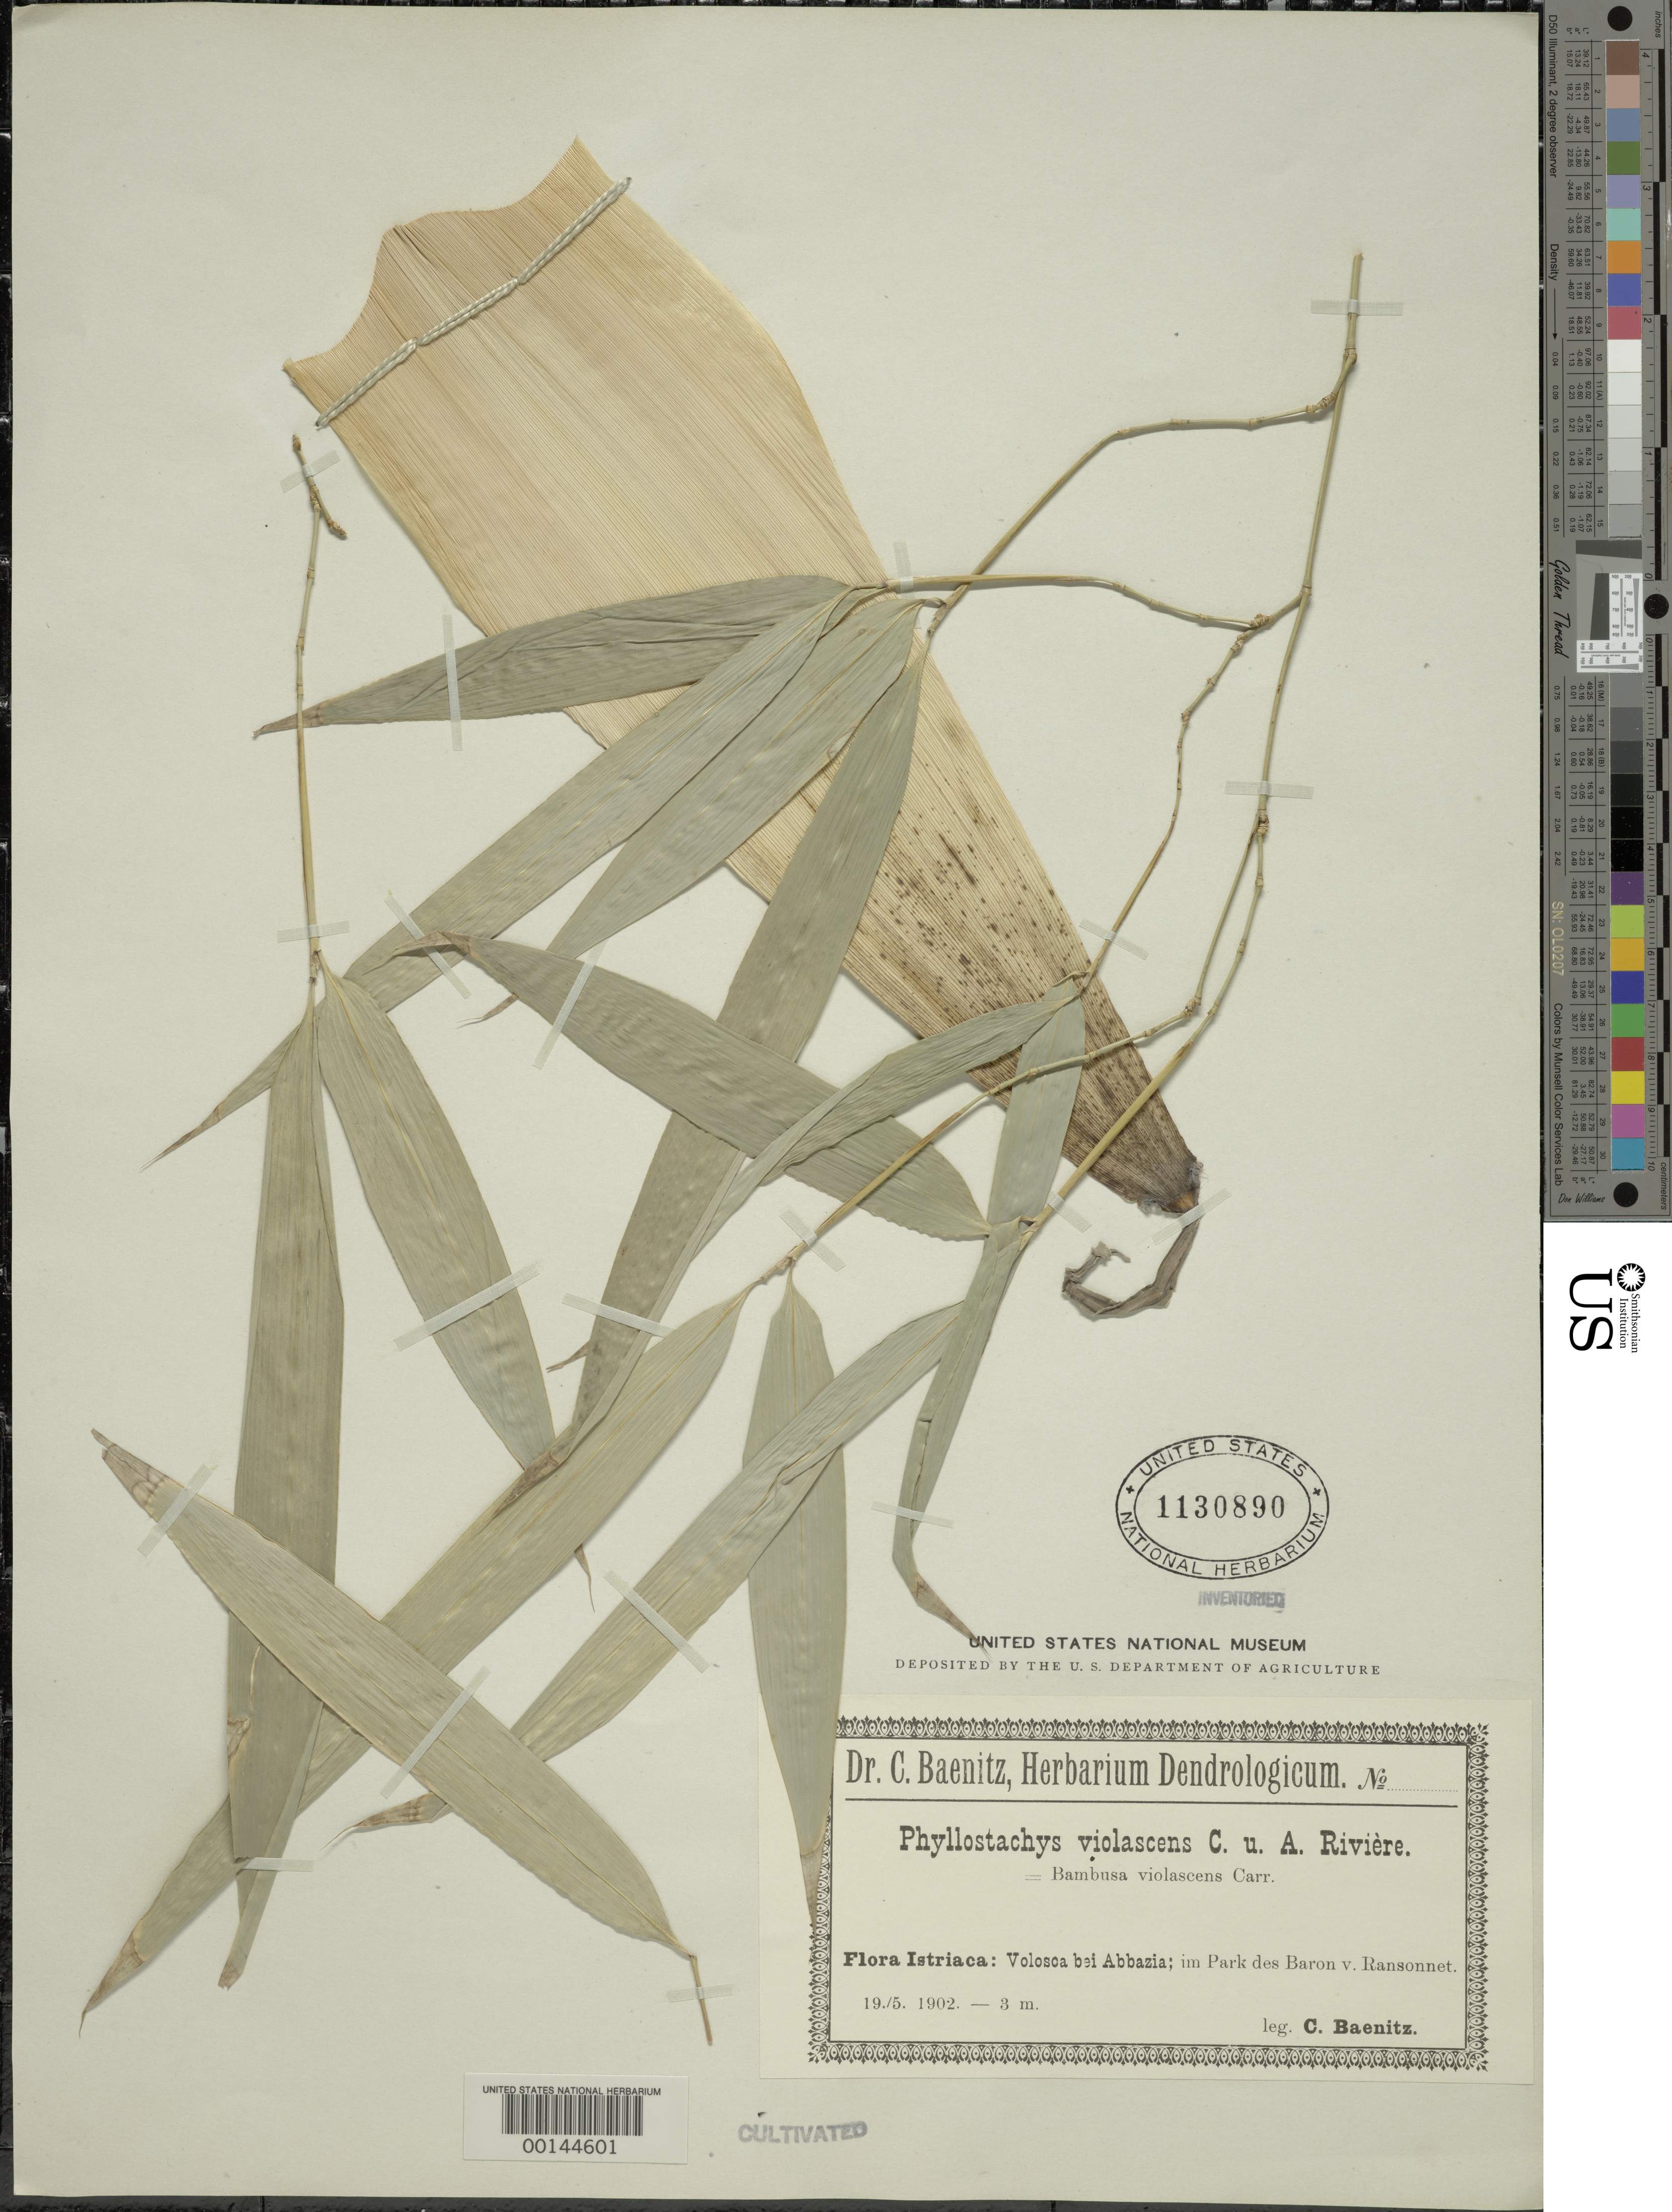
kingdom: Plantae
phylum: Tracheophyta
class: Liliopsida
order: Poales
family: Poaceae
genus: Phyllostachys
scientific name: Phyllostachys violascens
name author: (Carrière) Rivière & C. Rivière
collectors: C. G. Baenitz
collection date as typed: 19 May 1902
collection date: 1902-05-19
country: Croatia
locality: Istriaca, volosoa bei abbazia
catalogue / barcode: US 1130890